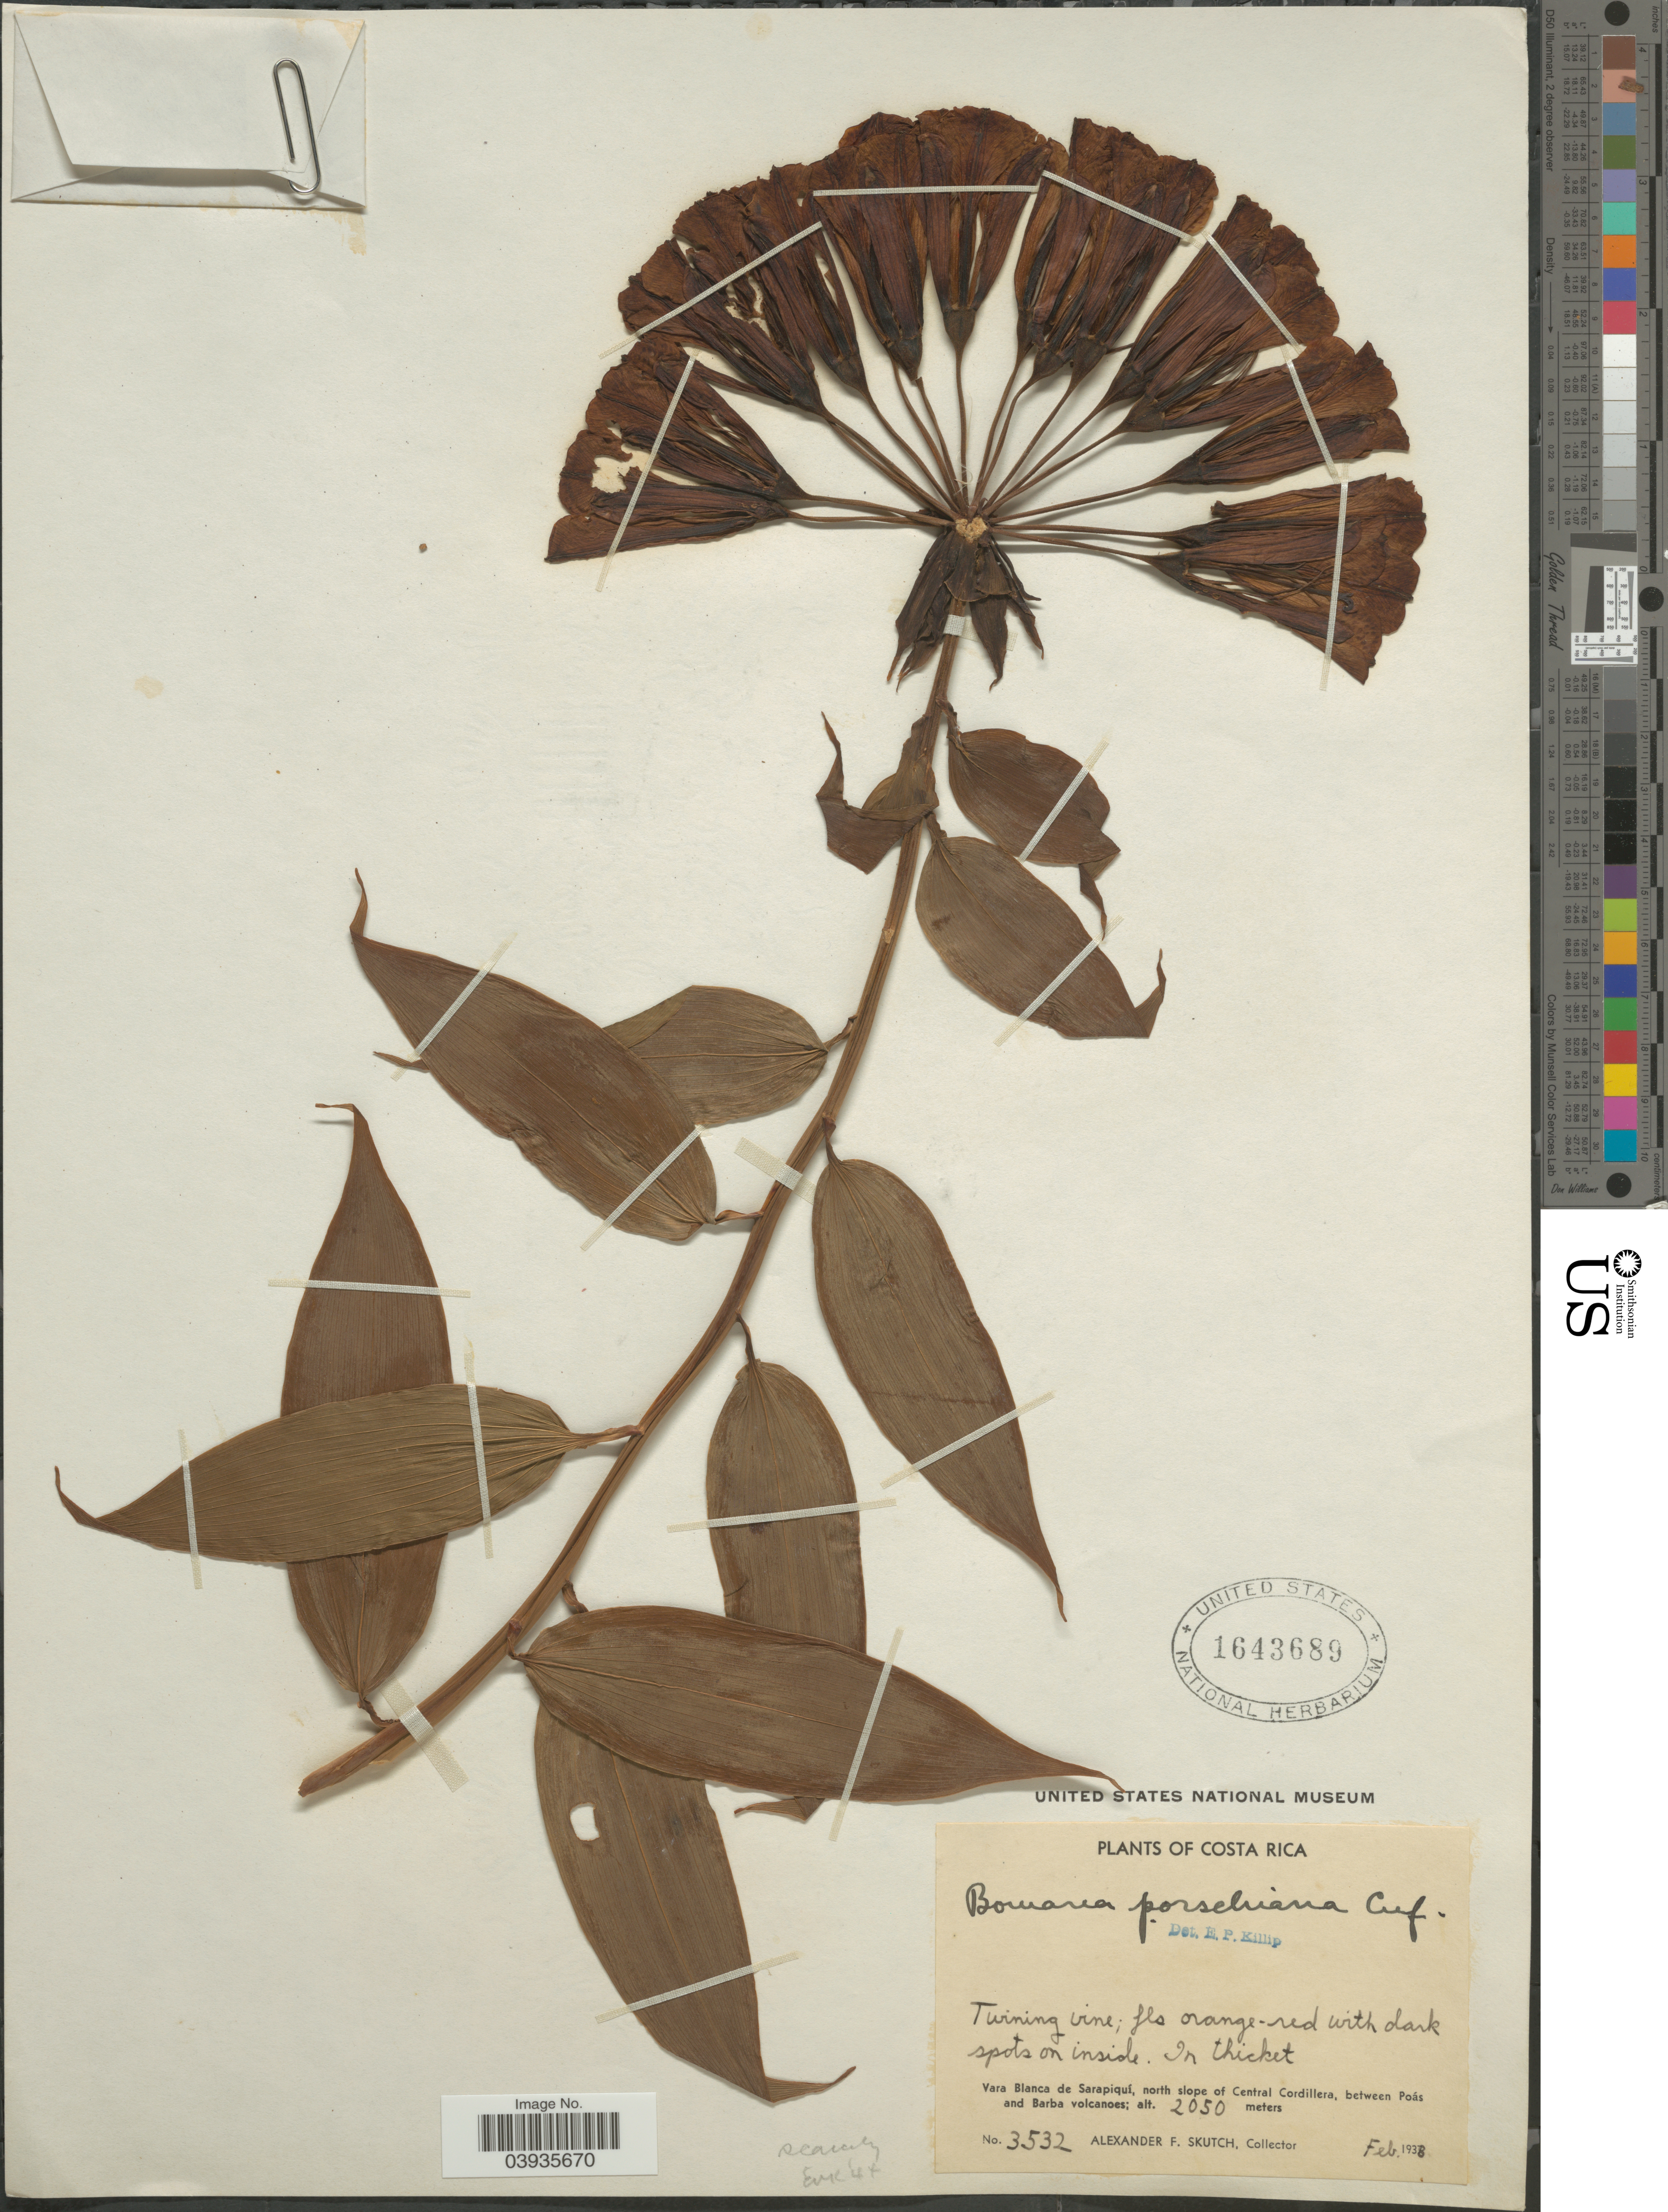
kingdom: Plantae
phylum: Tracheophyta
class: Liliopsida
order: Liliales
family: Alstroemeriaceae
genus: Bomarea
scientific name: Bomarea porschiana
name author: Cufod.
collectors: A. F. Skutch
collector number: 3532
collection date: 1938-02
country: Costa Rica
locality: Vara Blanca de Sarapiquí, north slope of Central Cordillera, between Poás and Barba volcanoes.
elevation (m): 2050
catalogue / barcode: US 1643689